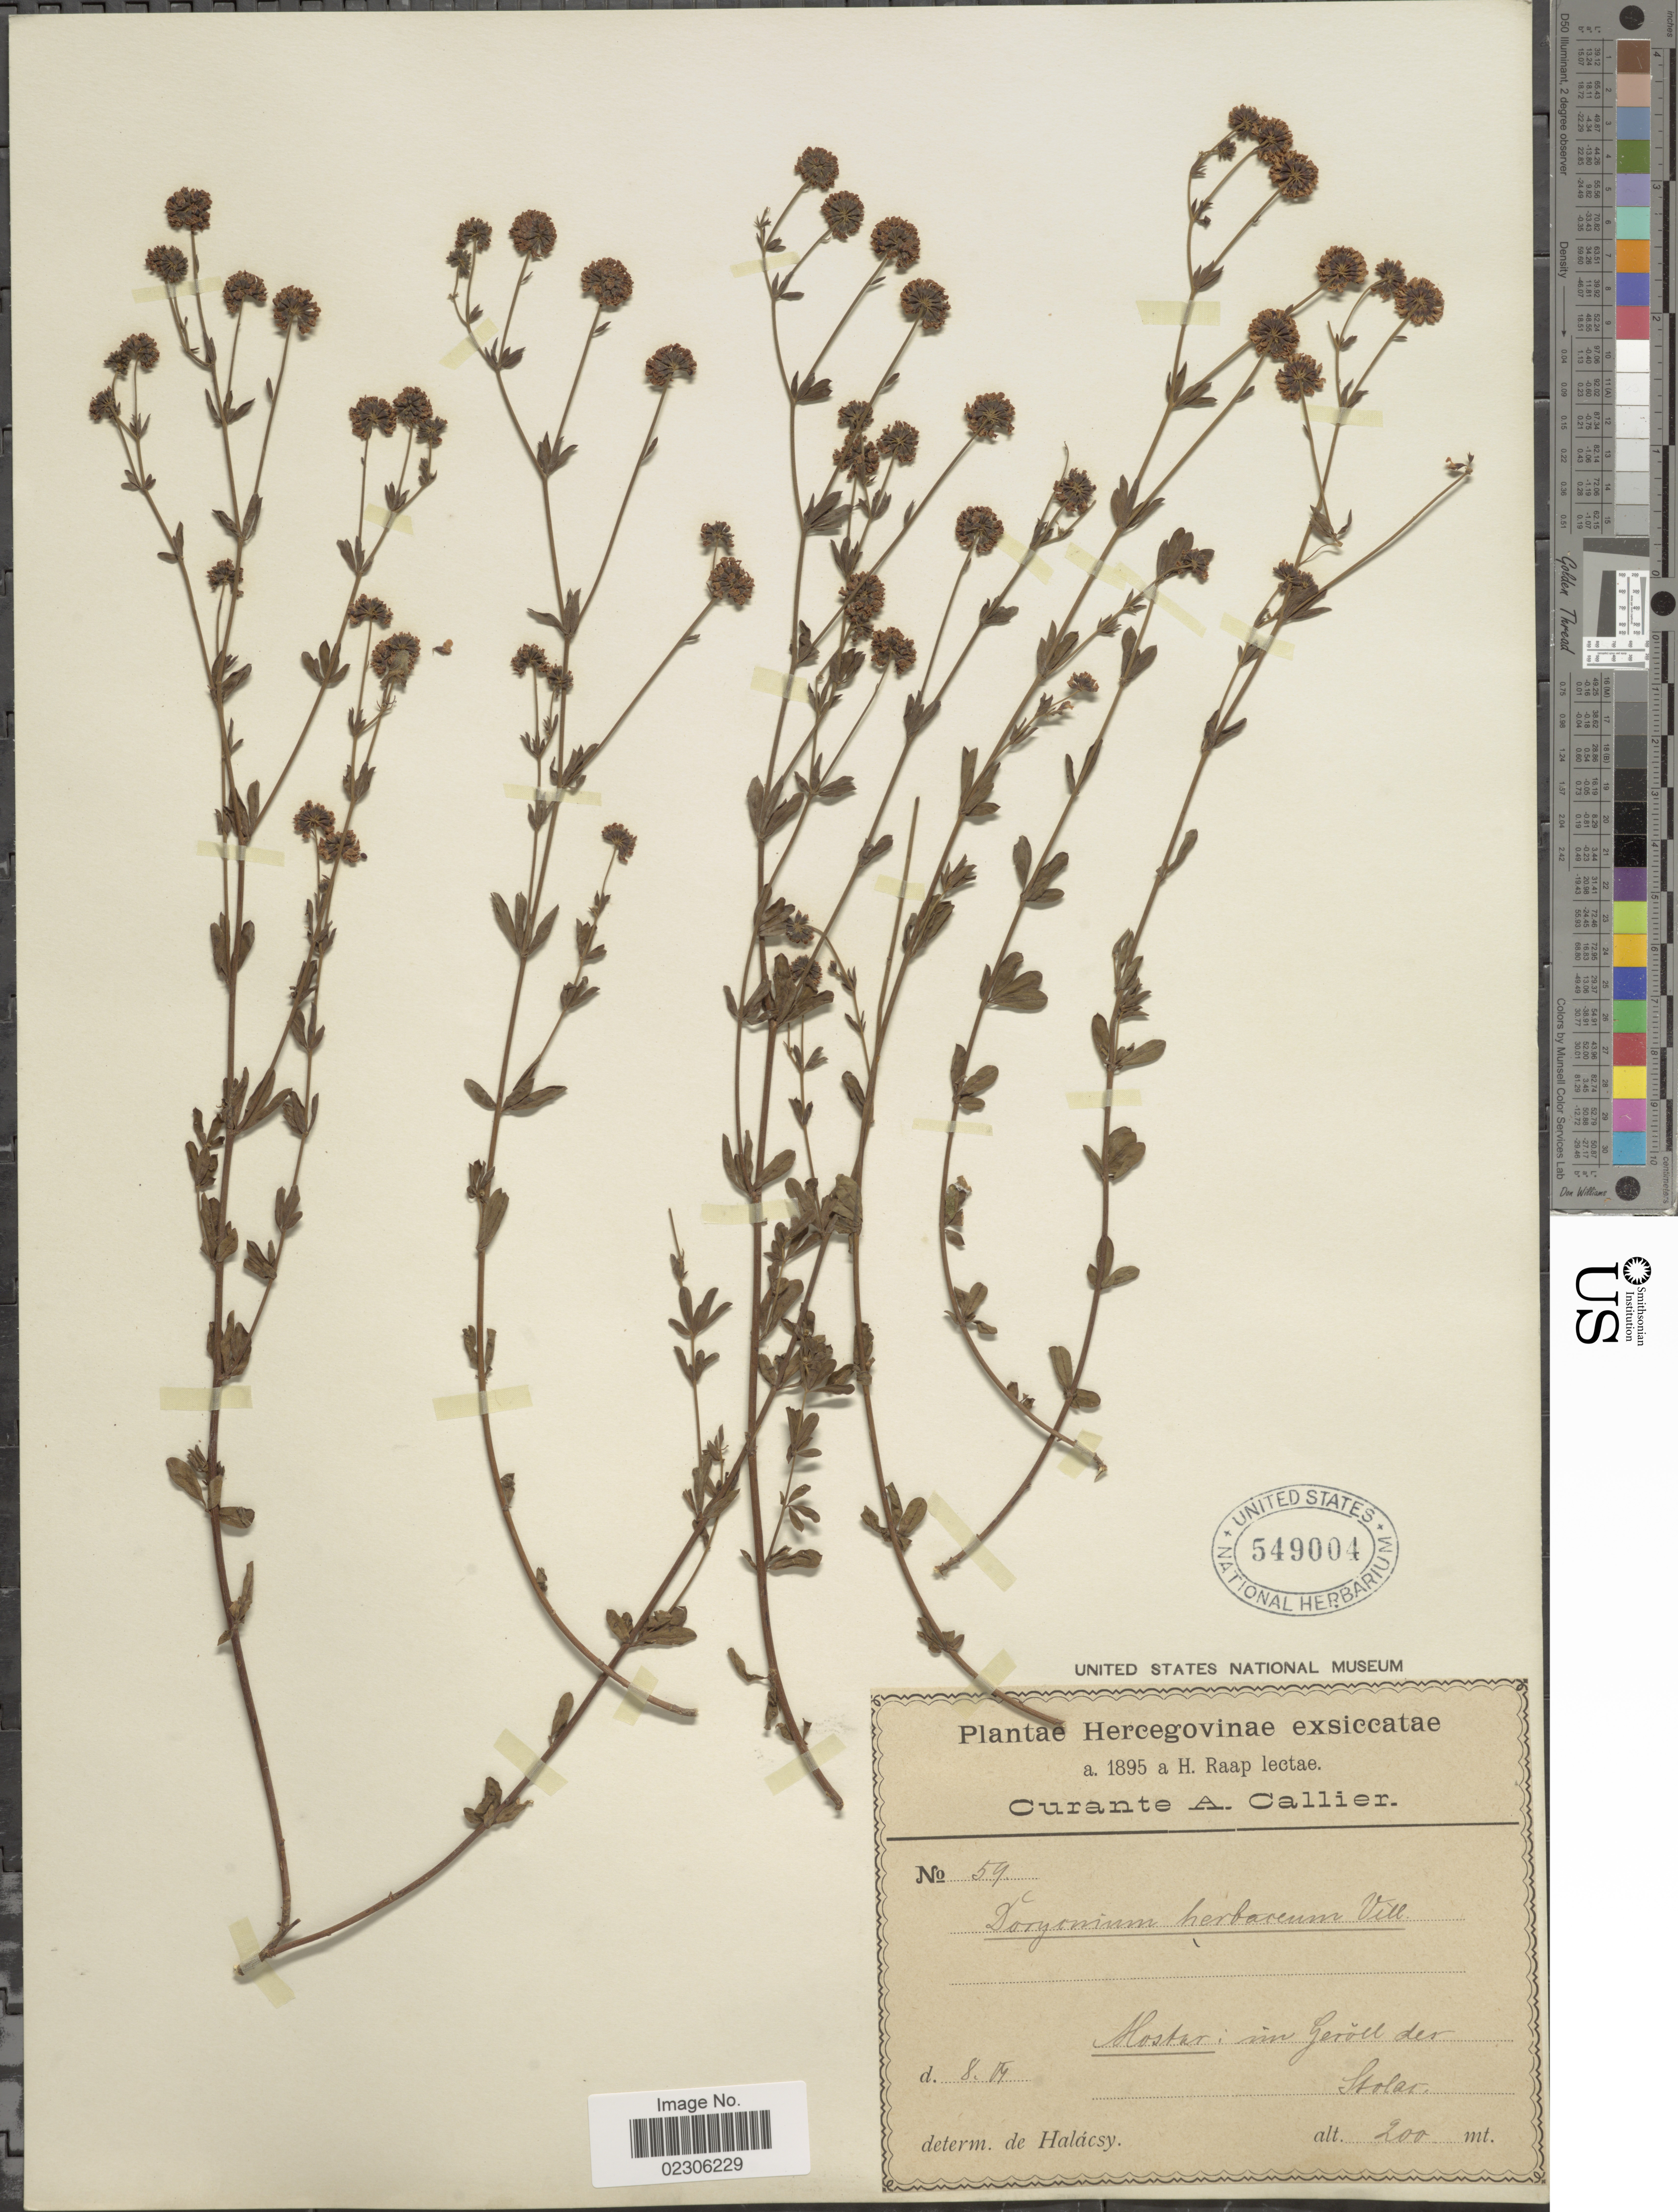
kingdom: Plantae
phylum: Tracheophyta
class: Magnoliopsida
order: Fabales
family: Fabaceae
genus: Dorycnium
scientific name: Dorycnium herbaceum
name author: Vill.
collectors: H. Raap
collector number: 59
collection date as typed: Transcribed d/m/y: /8/14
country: Bosnia and Herzegovina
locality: Hercegovinae exsiccatae, Mostar: im Geroll der Stolac [interpreted]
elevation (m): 200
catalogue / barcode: US 549004